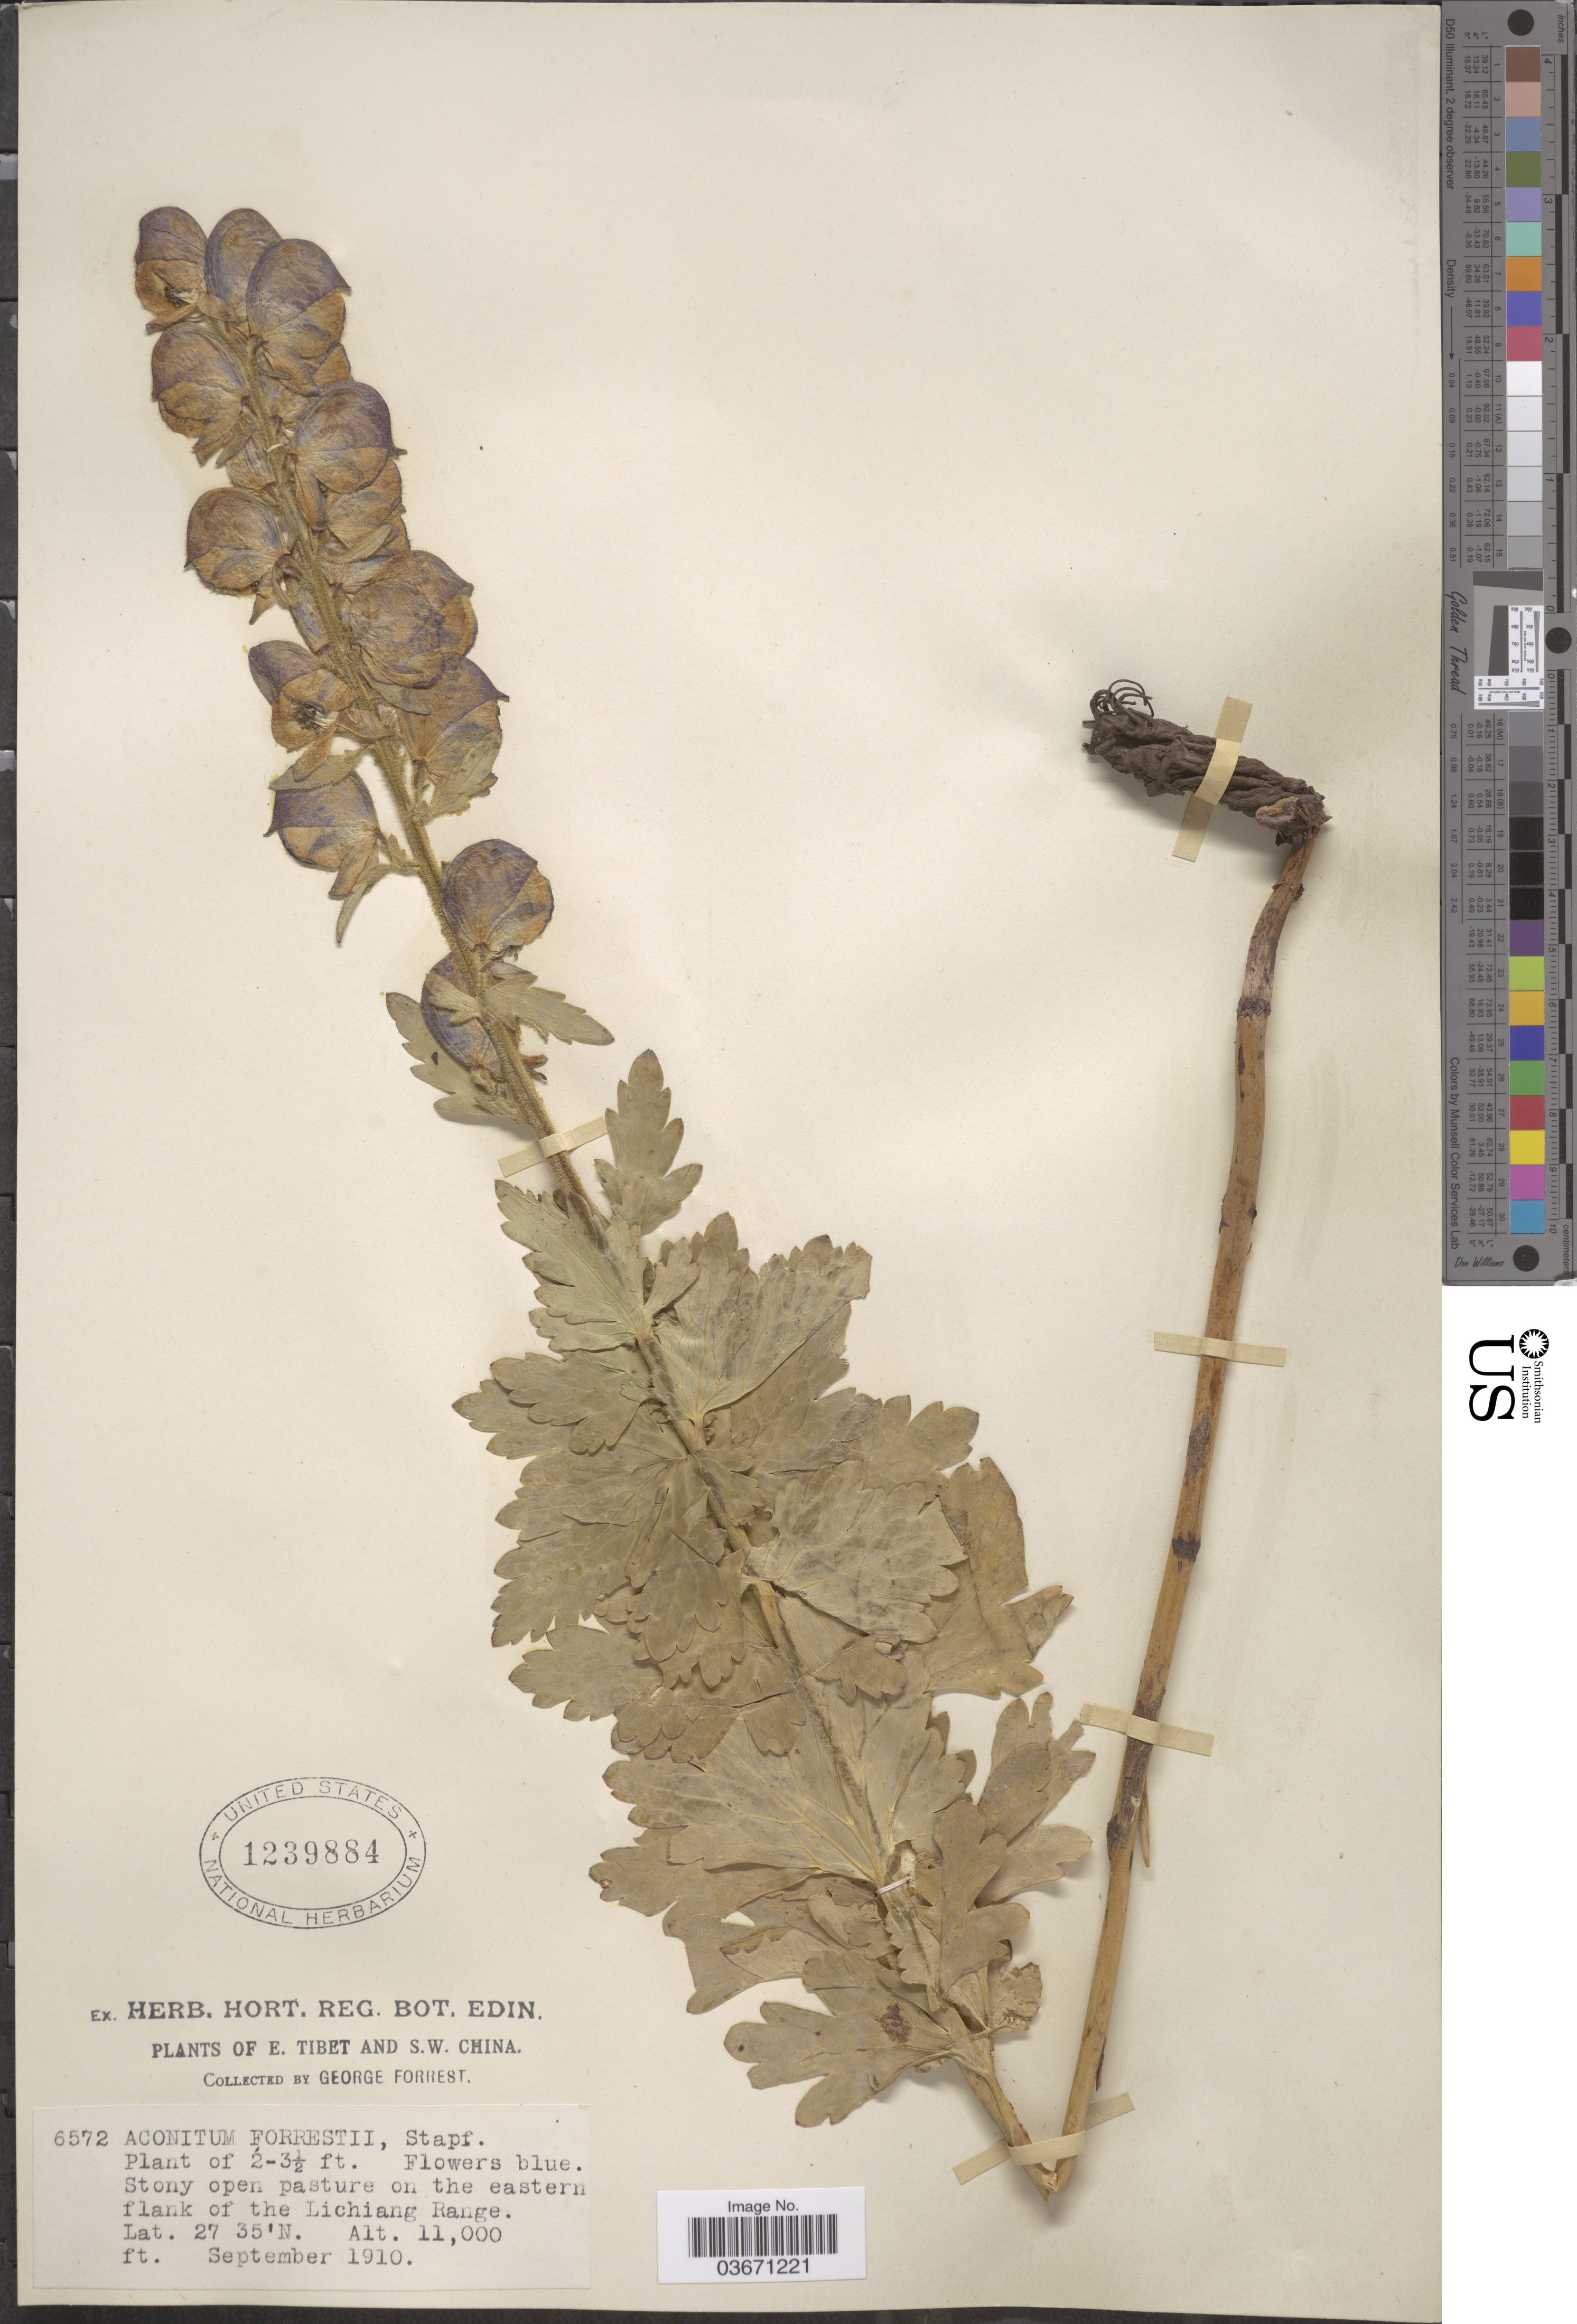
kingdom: Plantae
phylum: Tracheophyta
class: Magnoliopsida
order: Ranunculales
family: Ranunculaceae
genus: Aconitum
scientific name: Aconitum forrestii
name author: Stapf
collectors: G. Forrest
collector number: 6572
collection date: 1910-09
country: China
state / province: Xizang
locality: E. Tibet and S.W. China. Stony open pasture on the eastern flank of the Lichiang Range.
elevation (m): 3353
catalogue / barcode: US 1239884